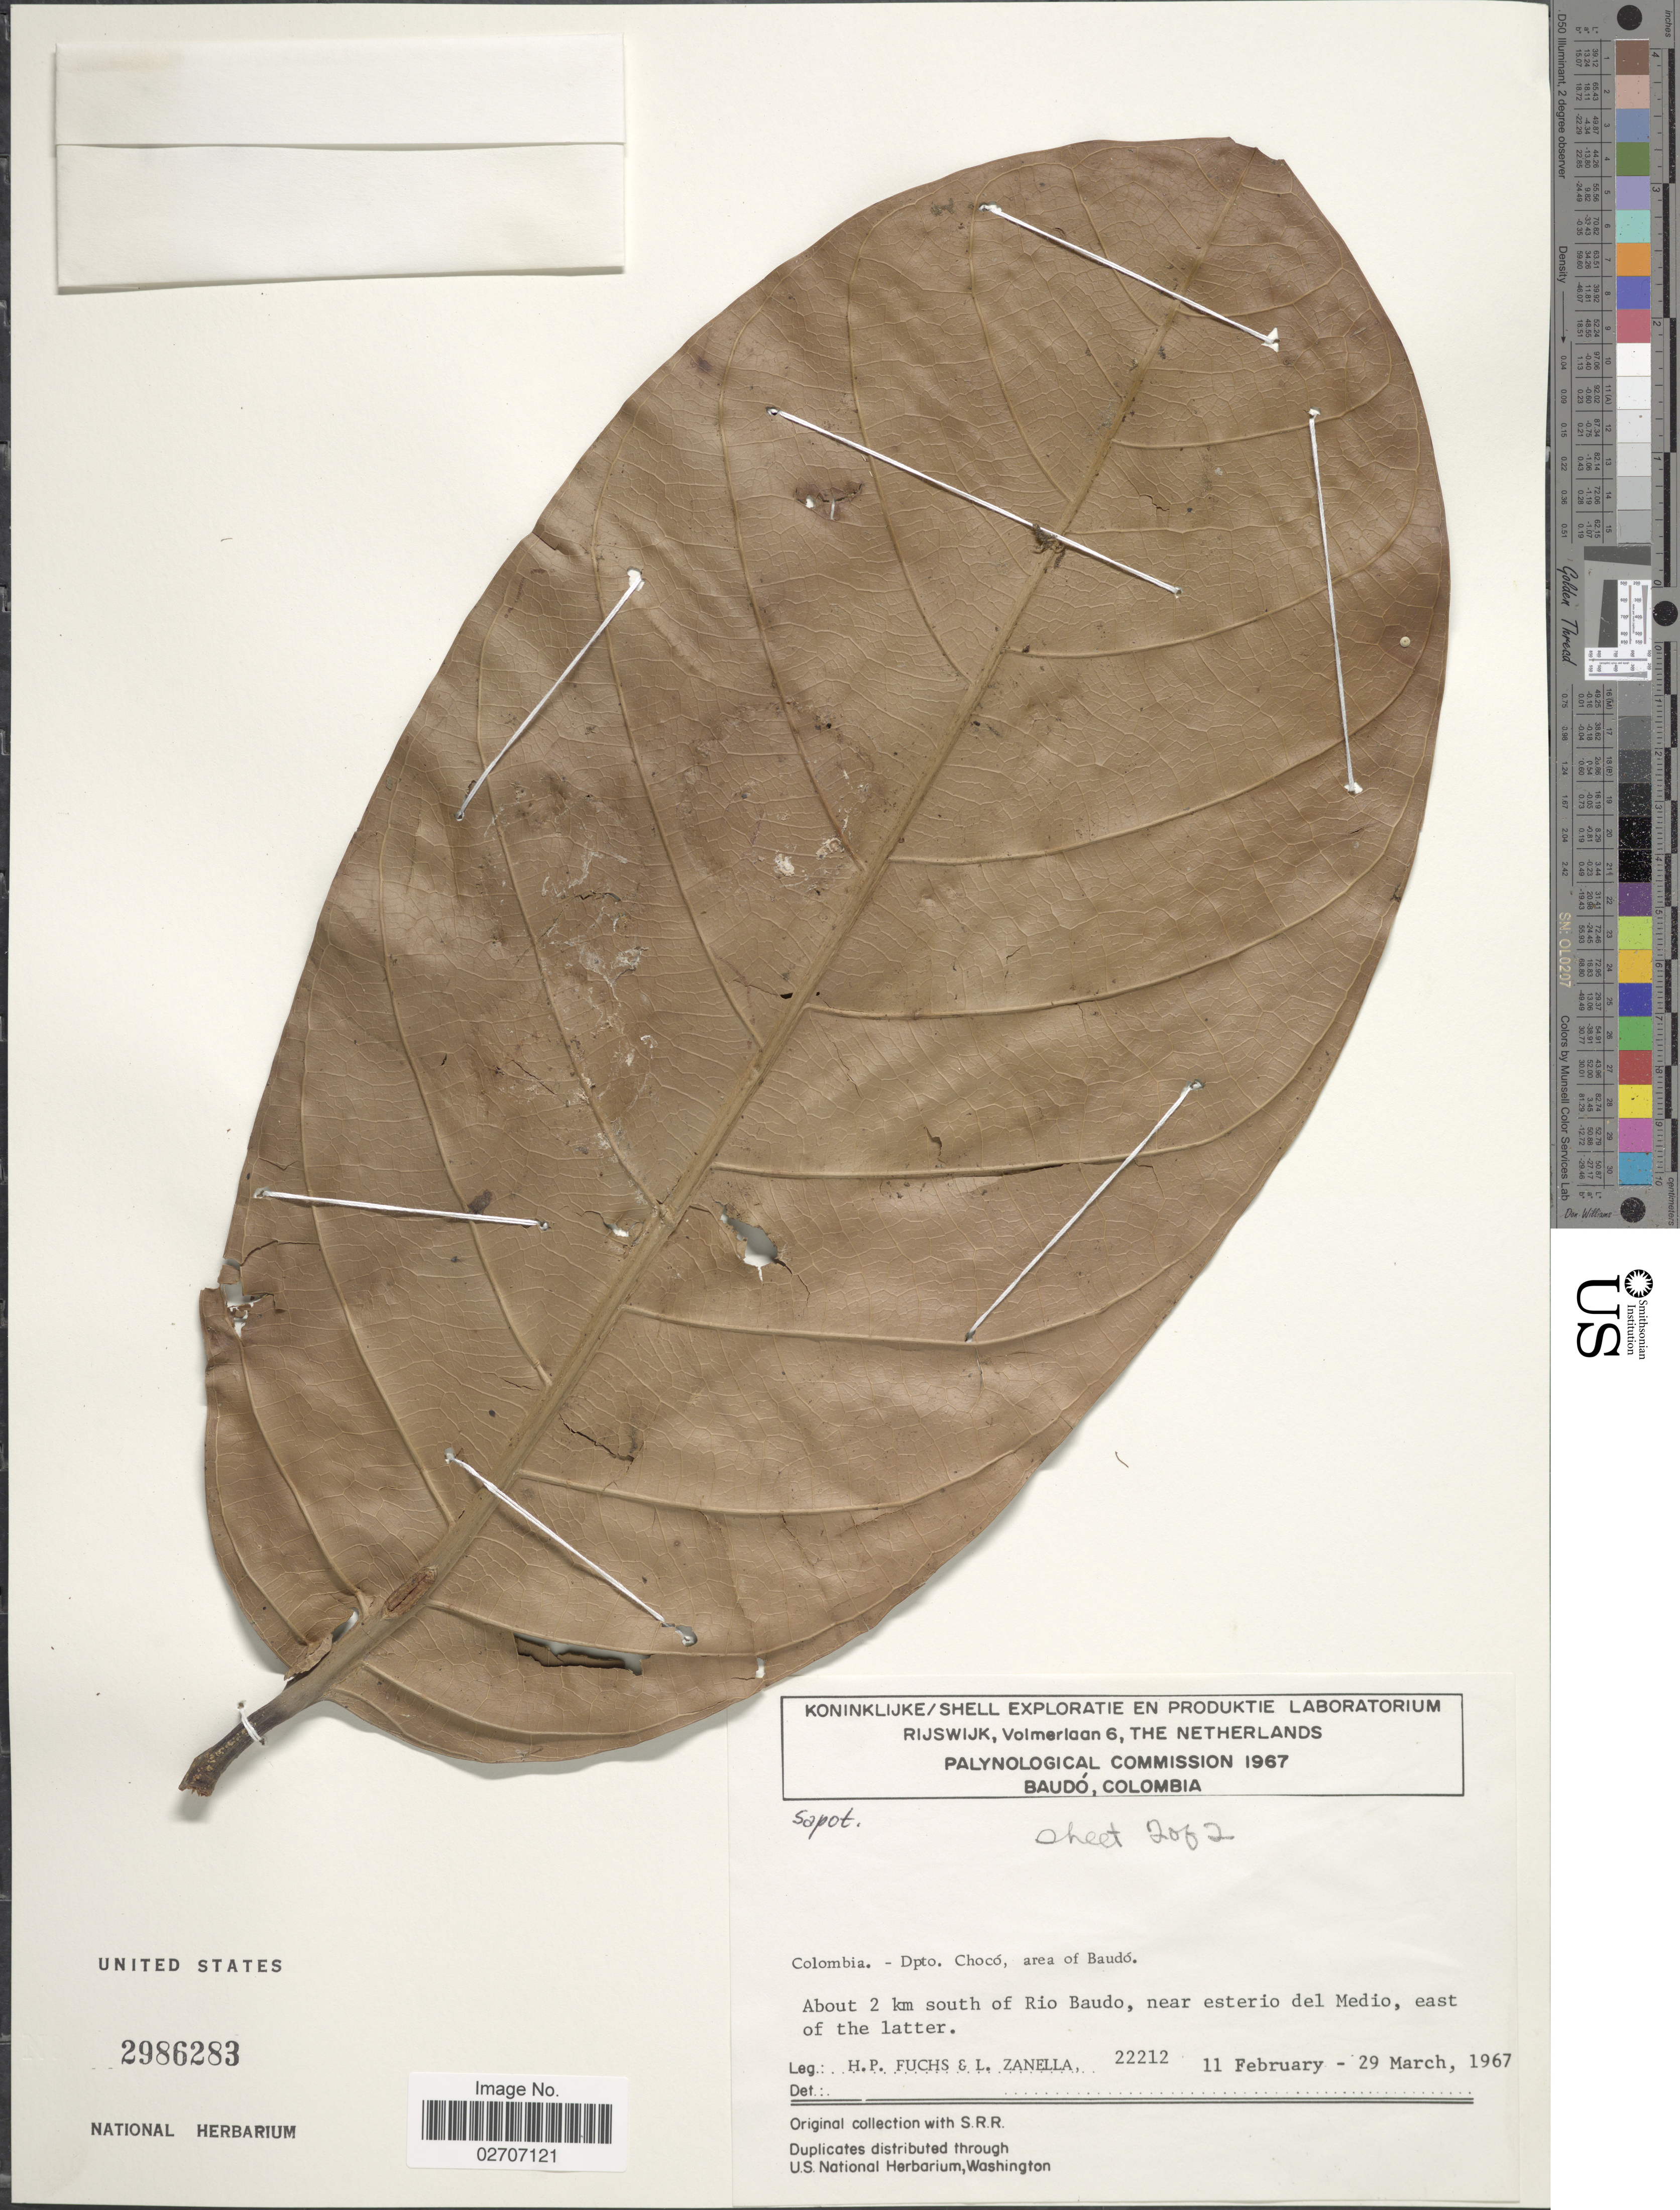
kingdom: Plantae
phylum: Tracheophyta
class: Magnoliopsida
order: Ericales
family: Sapotaceae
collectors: H. P. Fuchs & L. Zanella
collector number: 22212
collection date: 1967-02-11/1967-03-29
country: Colombia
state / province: Chocó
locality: Dpto. Chocó, area of Baudó. About 2 km south of Rio Baudo, near Esterio del Medio, east of the latter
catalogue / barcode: US 2986283